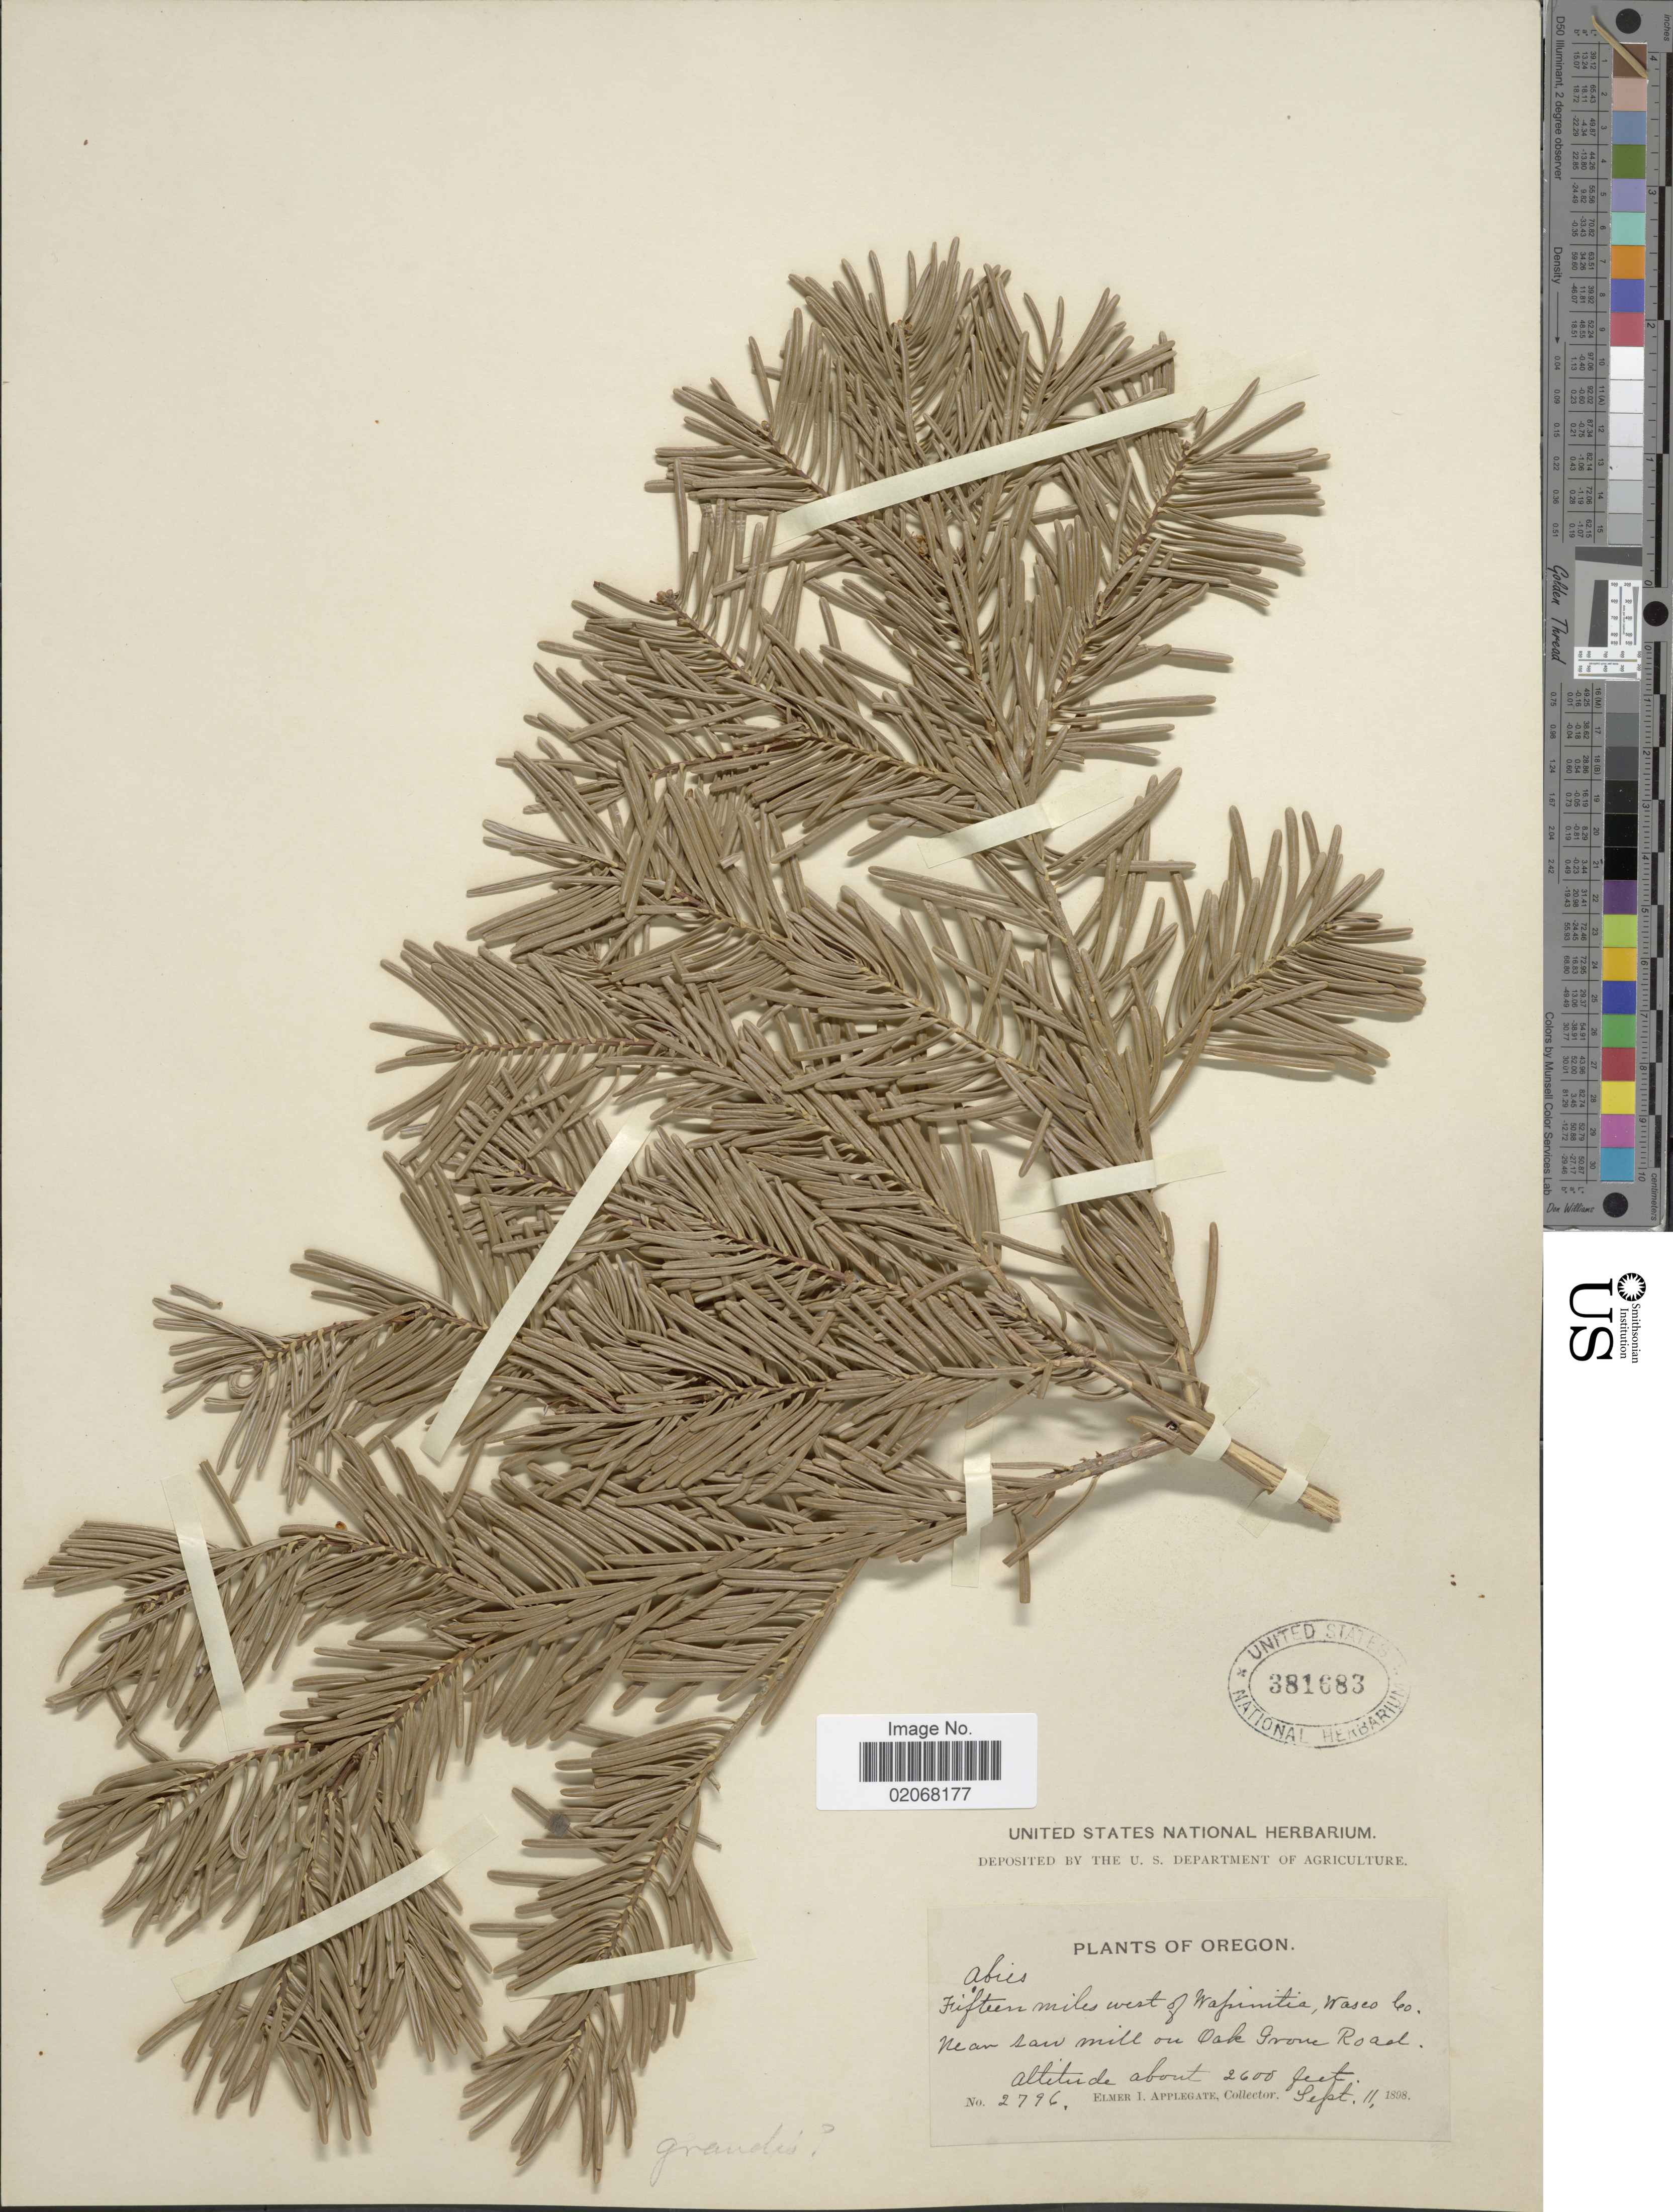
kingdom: Plantae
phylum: Tracheophyta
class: Pinopsida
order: Pinales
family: Pinaceae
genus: Abies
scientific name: Abies grandis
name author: (Douglas ex D. Don) Lindl.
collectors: E. I. Applegate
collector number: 2796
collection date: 1898-09-11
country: United States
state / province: Oregon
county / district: Wasco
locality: Fifteen miles west of Wapinitia, Wasco Co, near saw mill on Oak Grove Road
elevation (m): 792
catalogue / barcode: US 381683